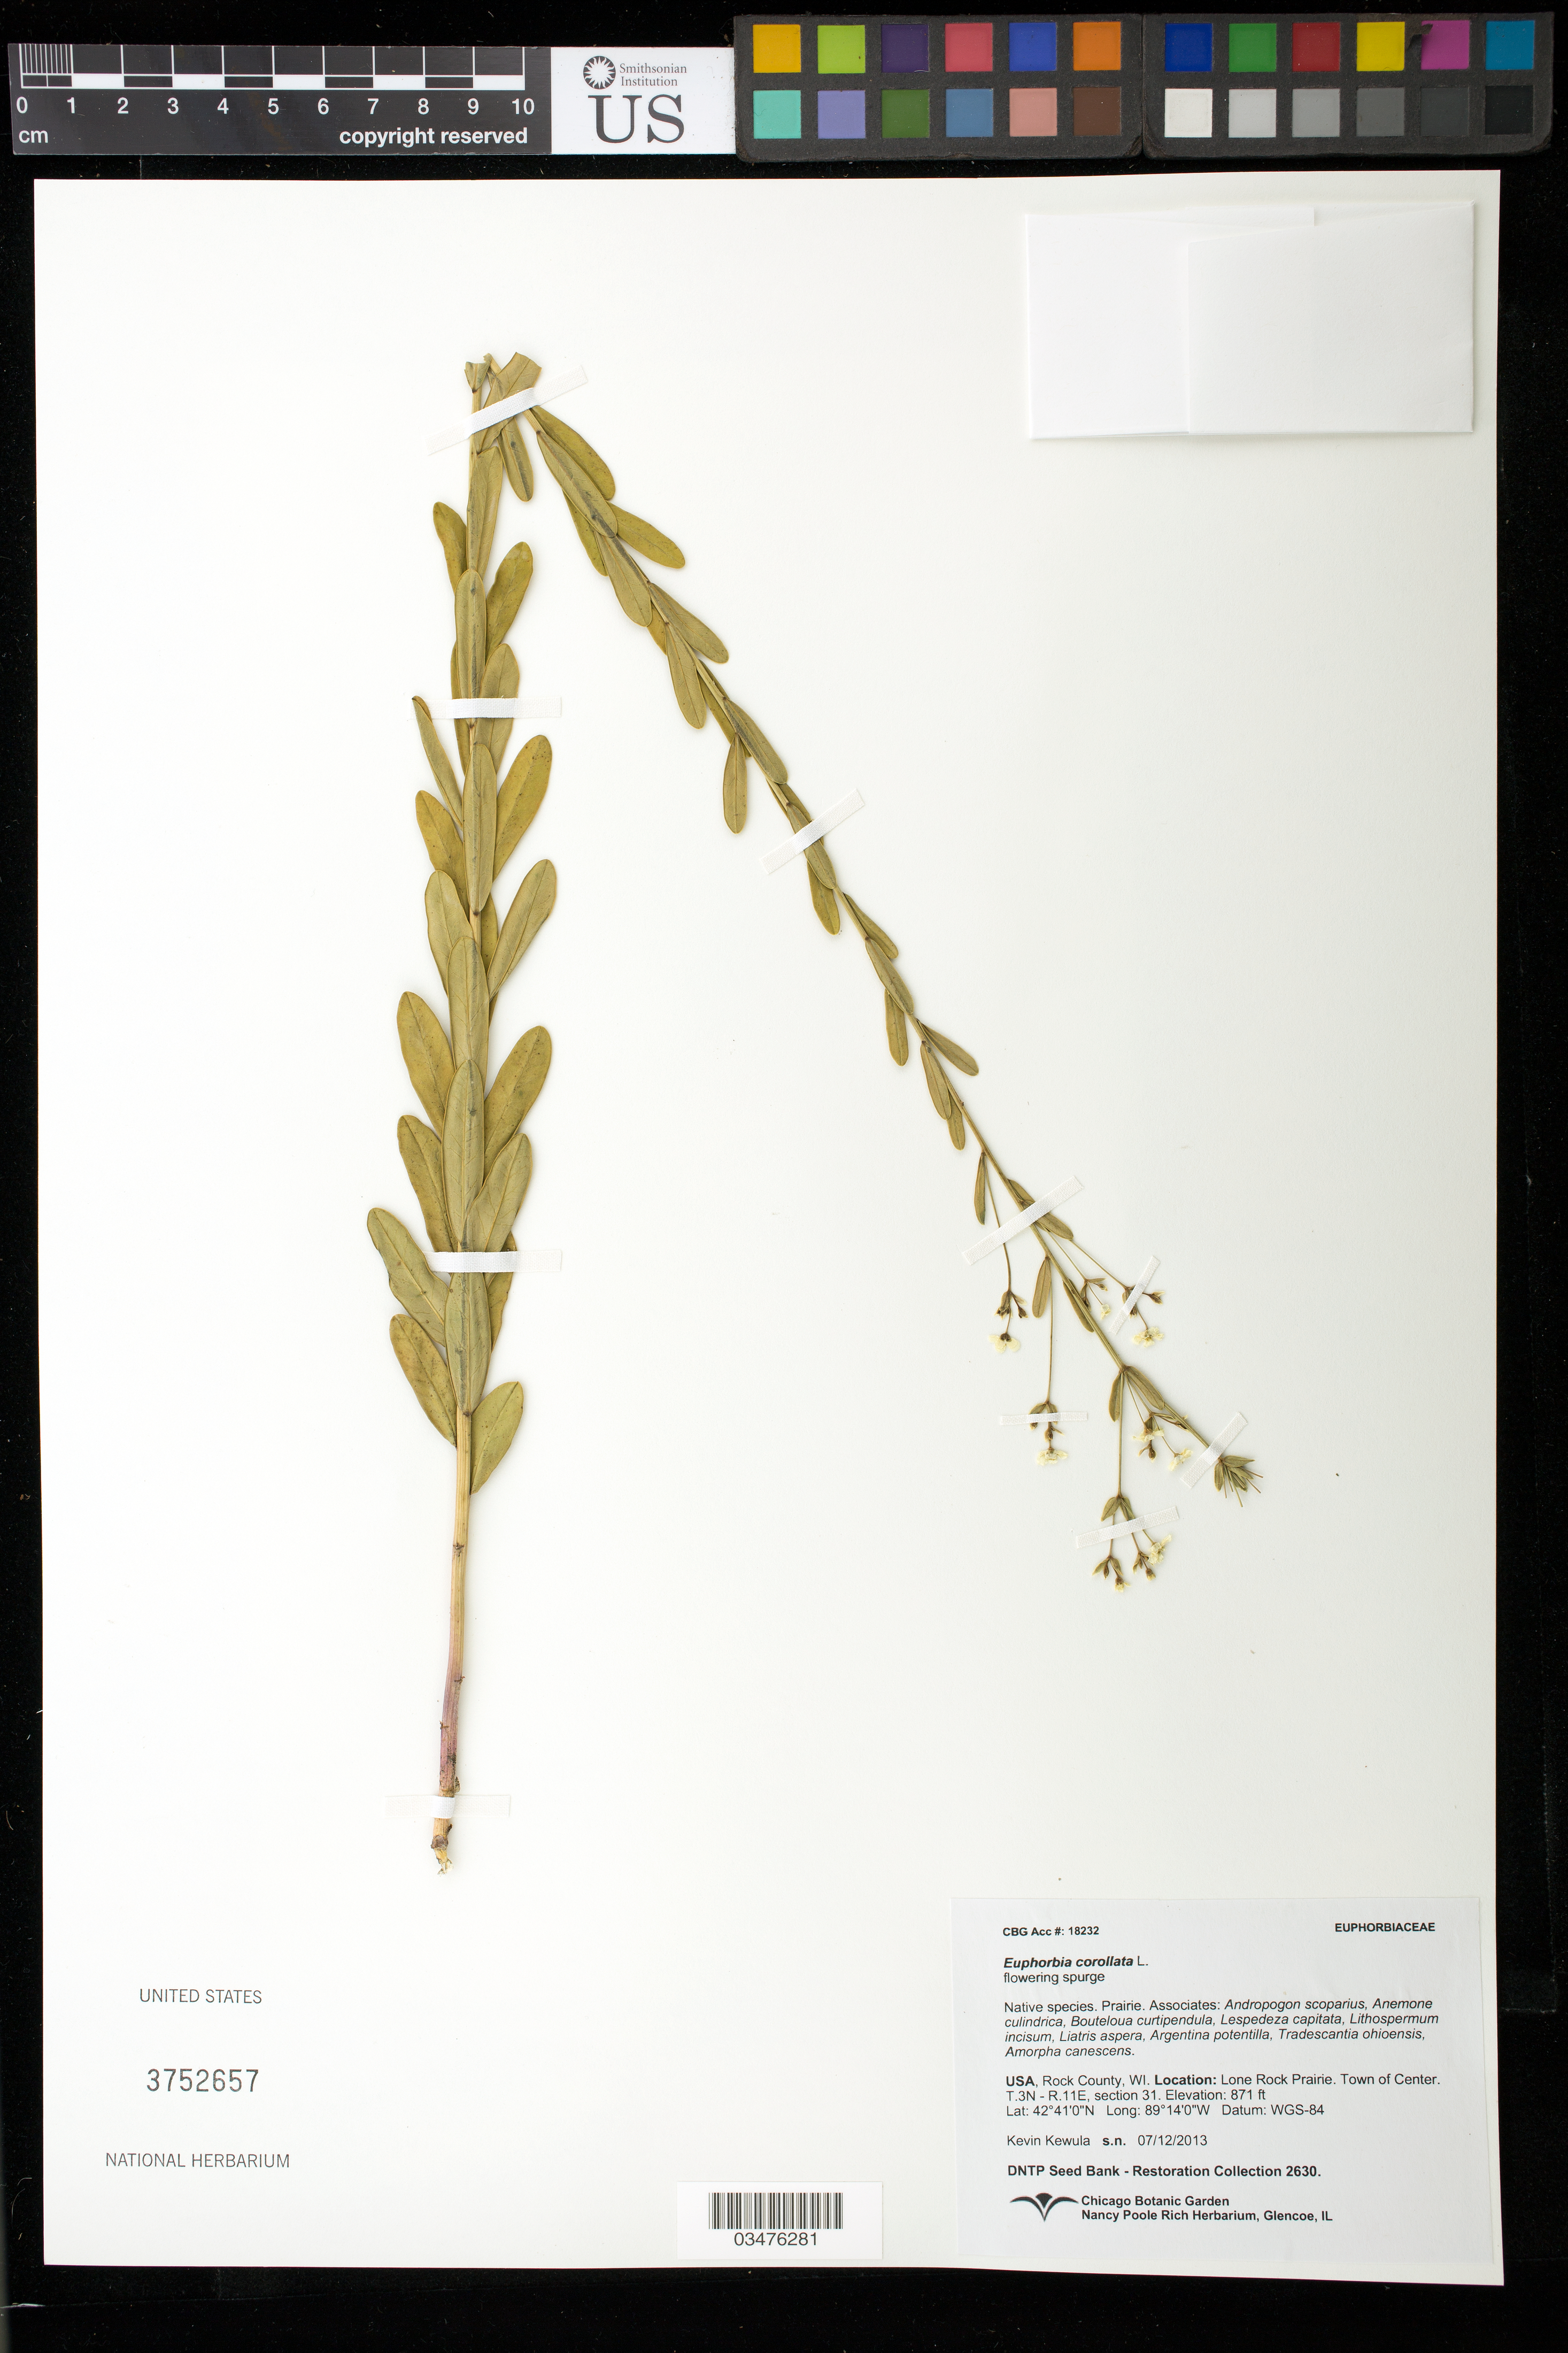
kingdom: Plantae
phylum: Tracheophyta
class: Magnoliopsida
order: Malpighiales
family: Euphorbiaceae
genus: Euphorbia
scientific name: Euphorbia corollata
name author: L.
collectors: K. Kewula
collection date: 2013-07-12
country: United States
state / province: Wisconsin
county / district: Rock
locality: Lone Rock Prairie. Town of Center.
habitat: Prairie. With Liatris aspera, Argentia potentilla, Amorpha canescens, ect.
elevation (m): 265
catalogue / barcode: US 3752657